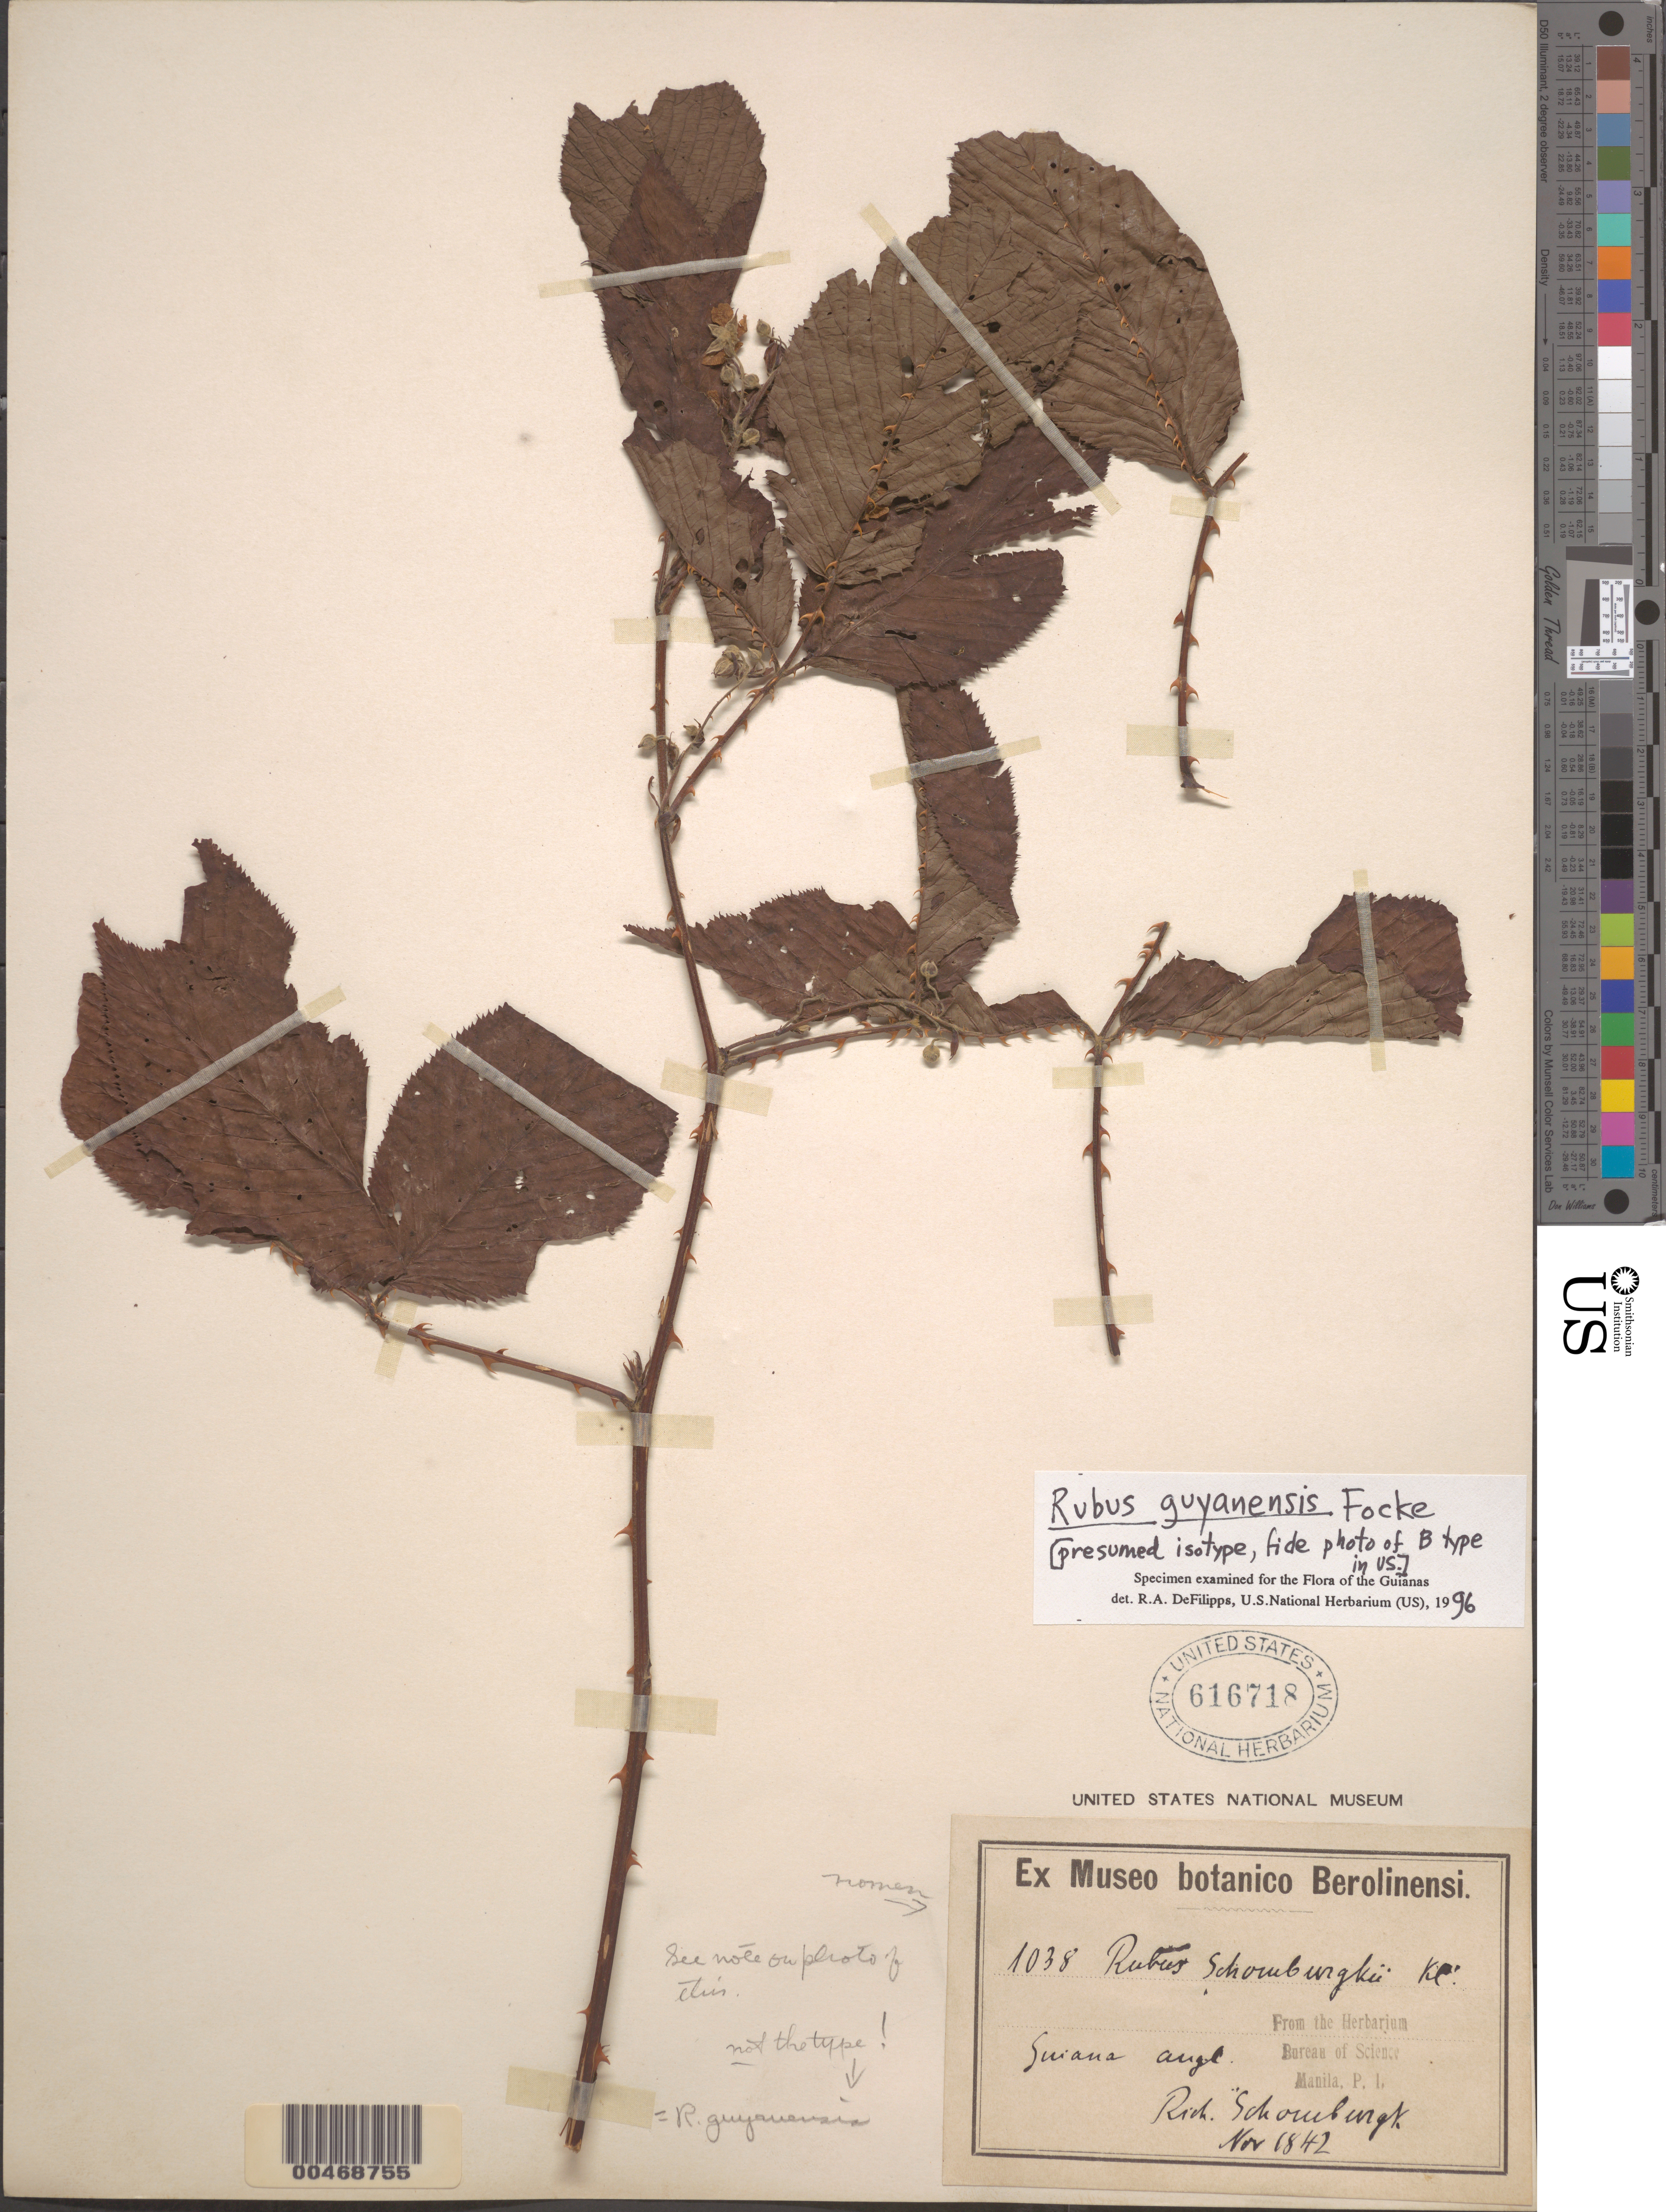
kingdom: Plantae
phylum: Tracheophyta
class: Magnoliopsida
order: Rosales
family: Rosaceae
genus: Rubus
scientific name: Rubus guyanensis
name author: Focke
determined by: DeFilipps, R. A.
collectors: M. R. Schomburgk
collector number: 1038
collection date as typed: November 1842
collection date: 1842-11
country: Guyana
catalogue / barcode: US 616718